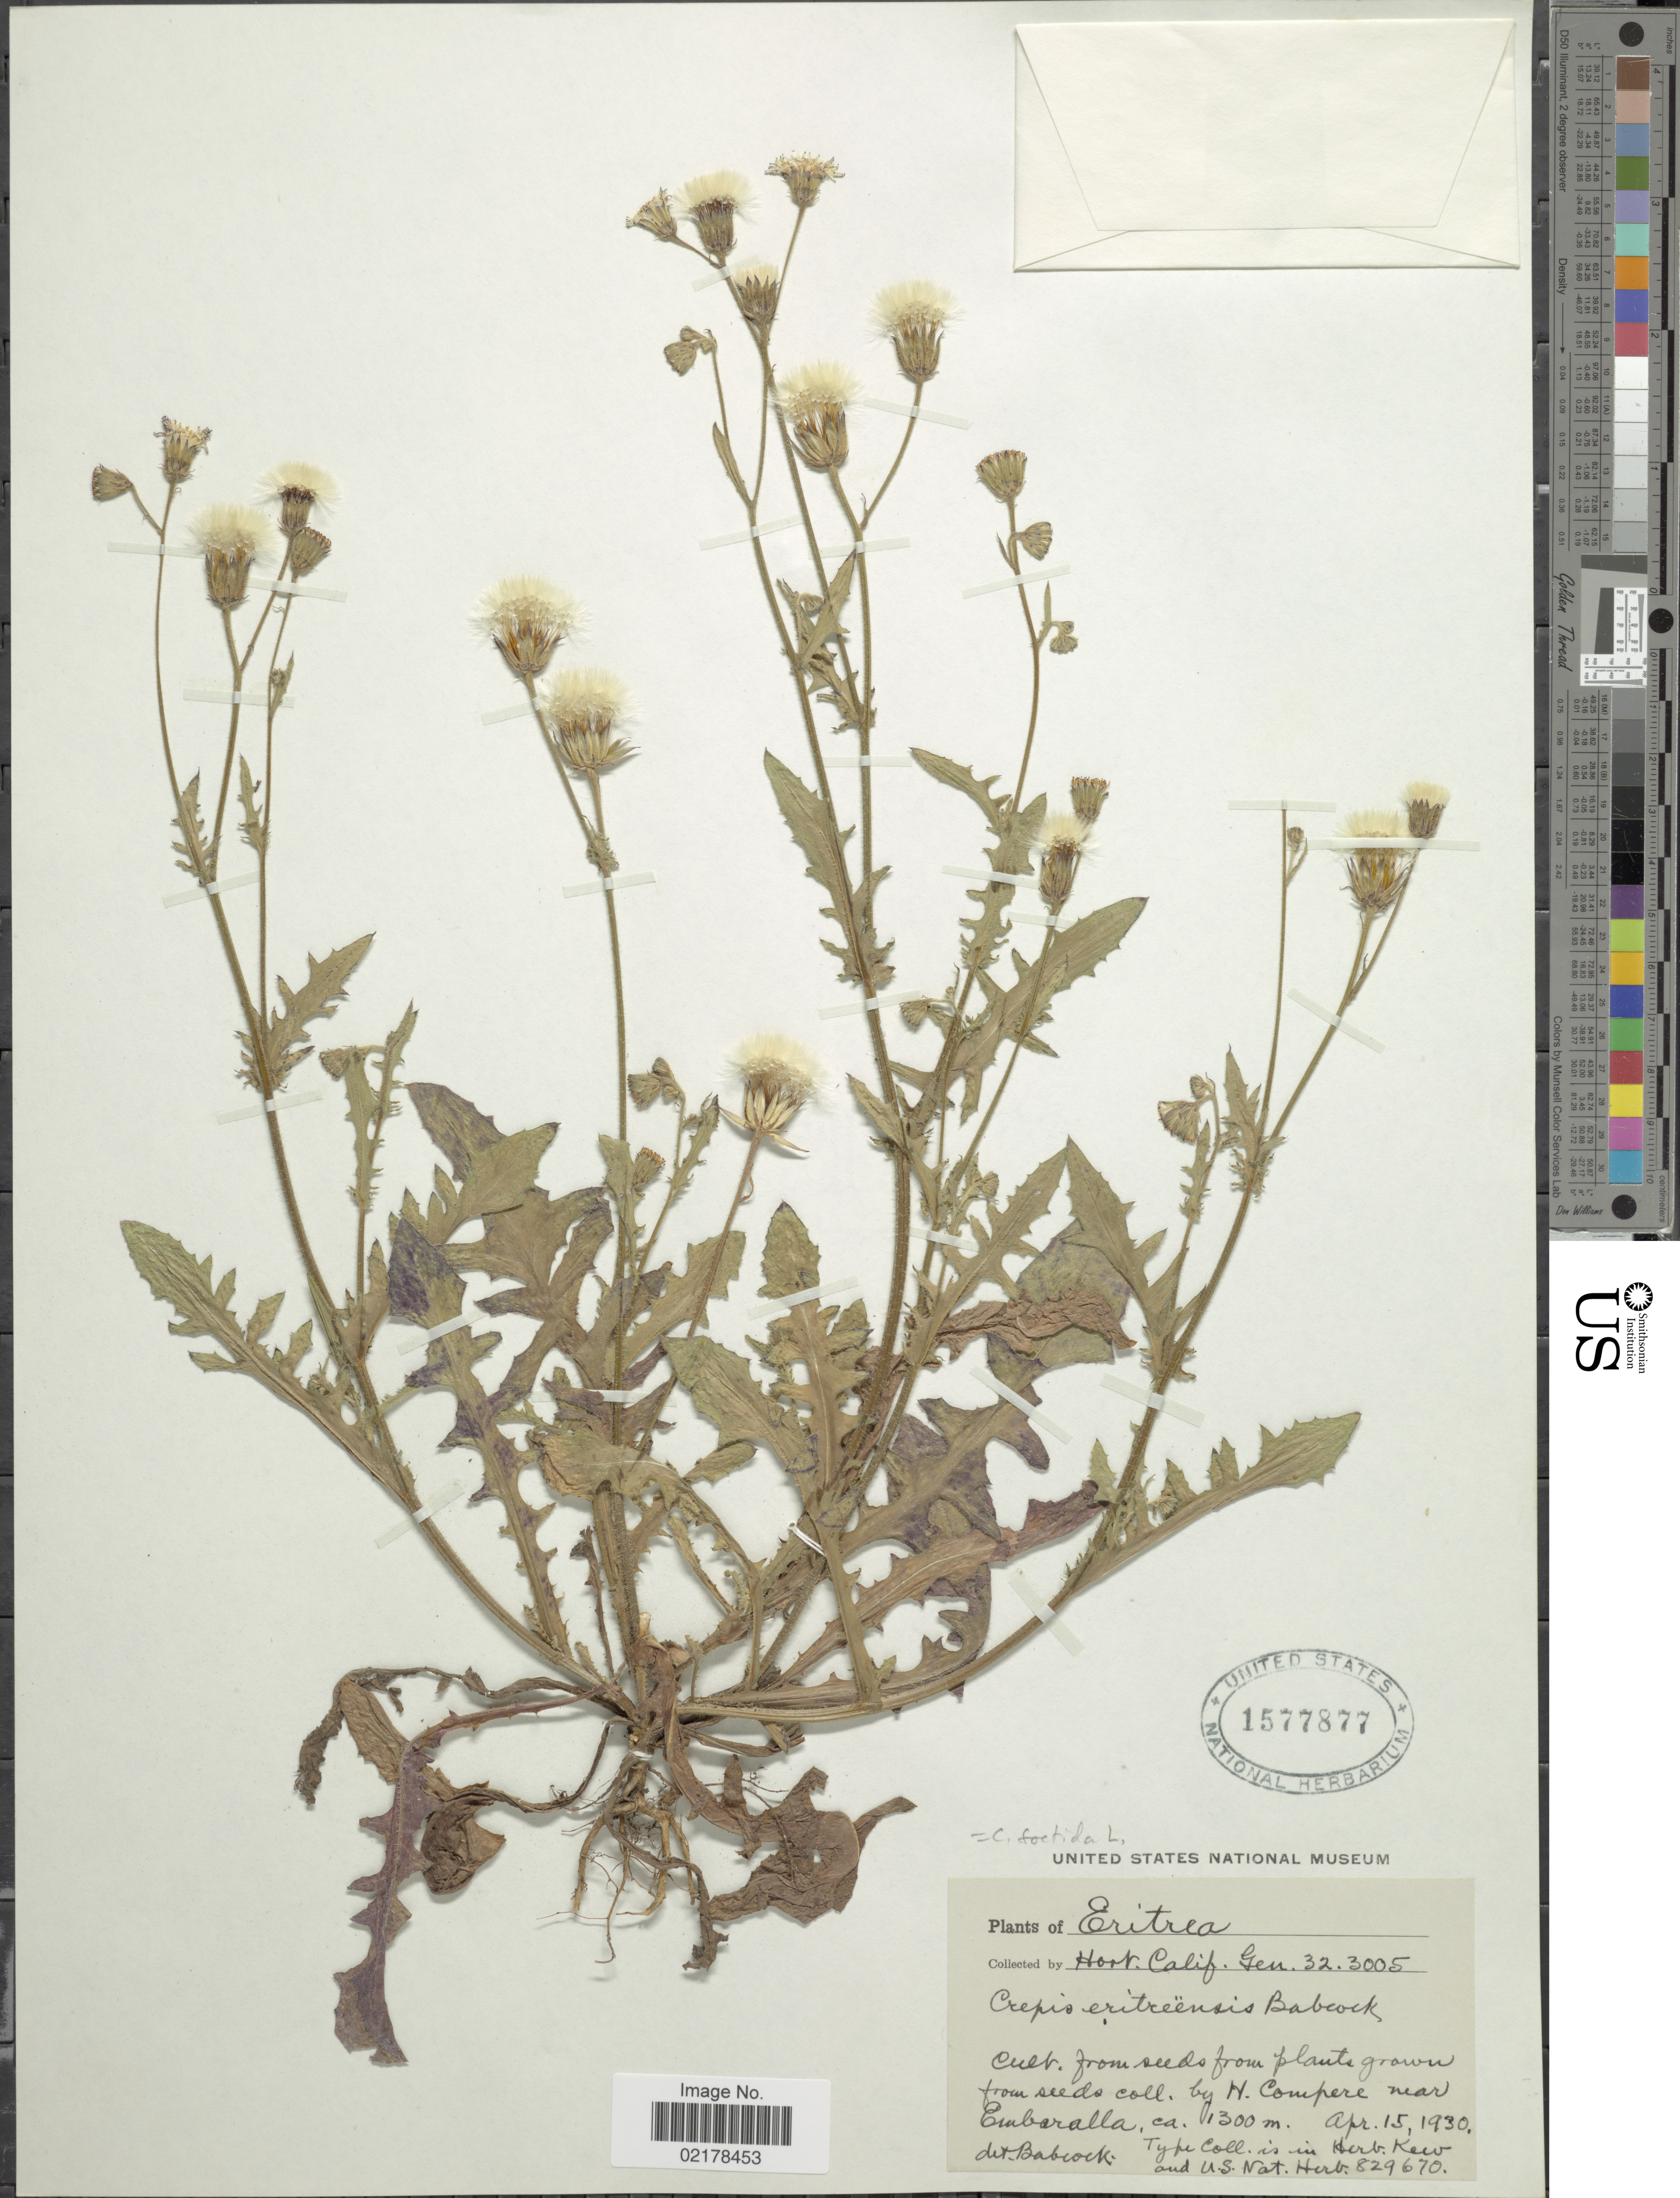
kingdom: Plantae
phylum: Tracheophyta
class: Magnoliopsida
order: Asterales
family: Asteraceae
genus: Crepis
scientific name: Crepis foetida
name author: L.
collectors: Ex Hort. Gen. Calif.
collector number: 32.3005?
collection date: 1930-04-15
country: Eritrea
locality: Eritrea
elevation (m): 1300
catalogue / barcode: US 1577877